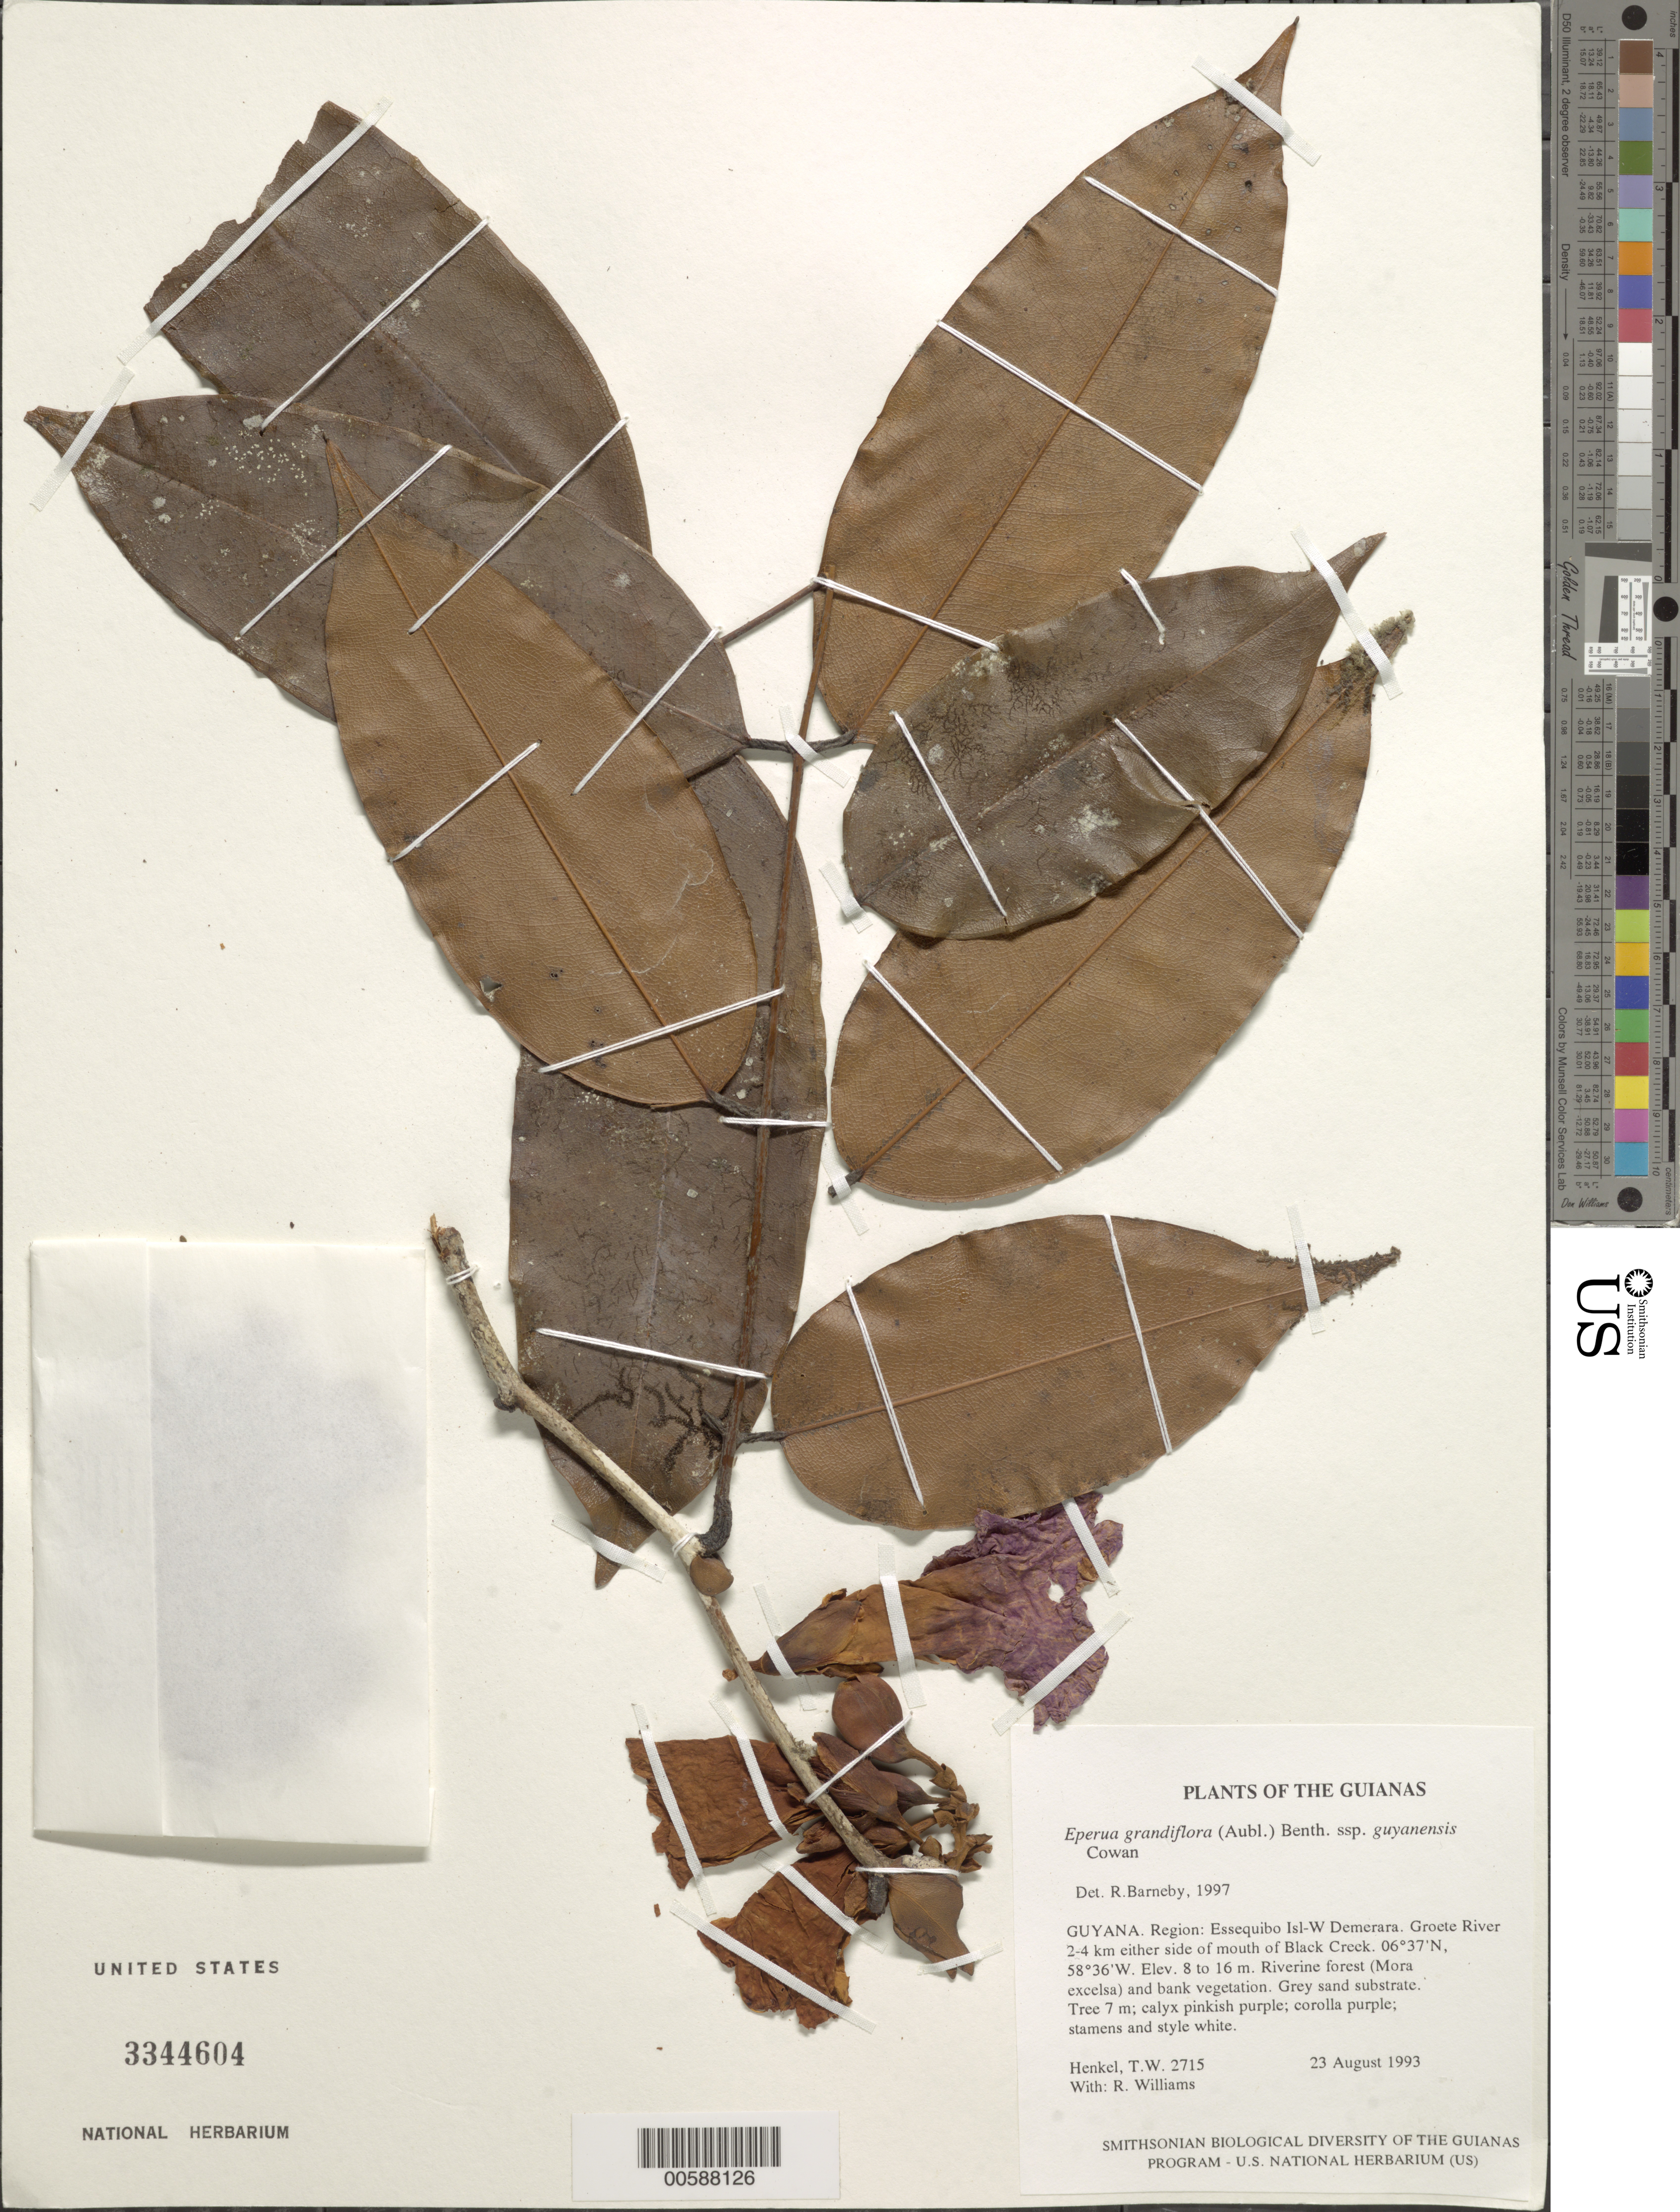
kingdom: Plantae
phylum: Tracheophyta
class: Magnoliopsida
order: Fabales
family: Fabaceae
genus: Eperua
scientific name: Eperua jenmanii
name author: Oliv.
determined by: Fortes, E. A.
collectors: T. Henkel & R. Williams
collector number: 2715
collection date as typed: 23 August 1993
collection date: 1993-08-23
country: Guyana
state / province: Essequibo Isl-W. Demerara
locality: Groete River 2-4 km either side of mouth of Black Creek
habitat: Riverine forest (Mora excelsa) and bank vegetation. Grey sand substrate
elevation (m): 8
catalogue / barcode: US 3344604